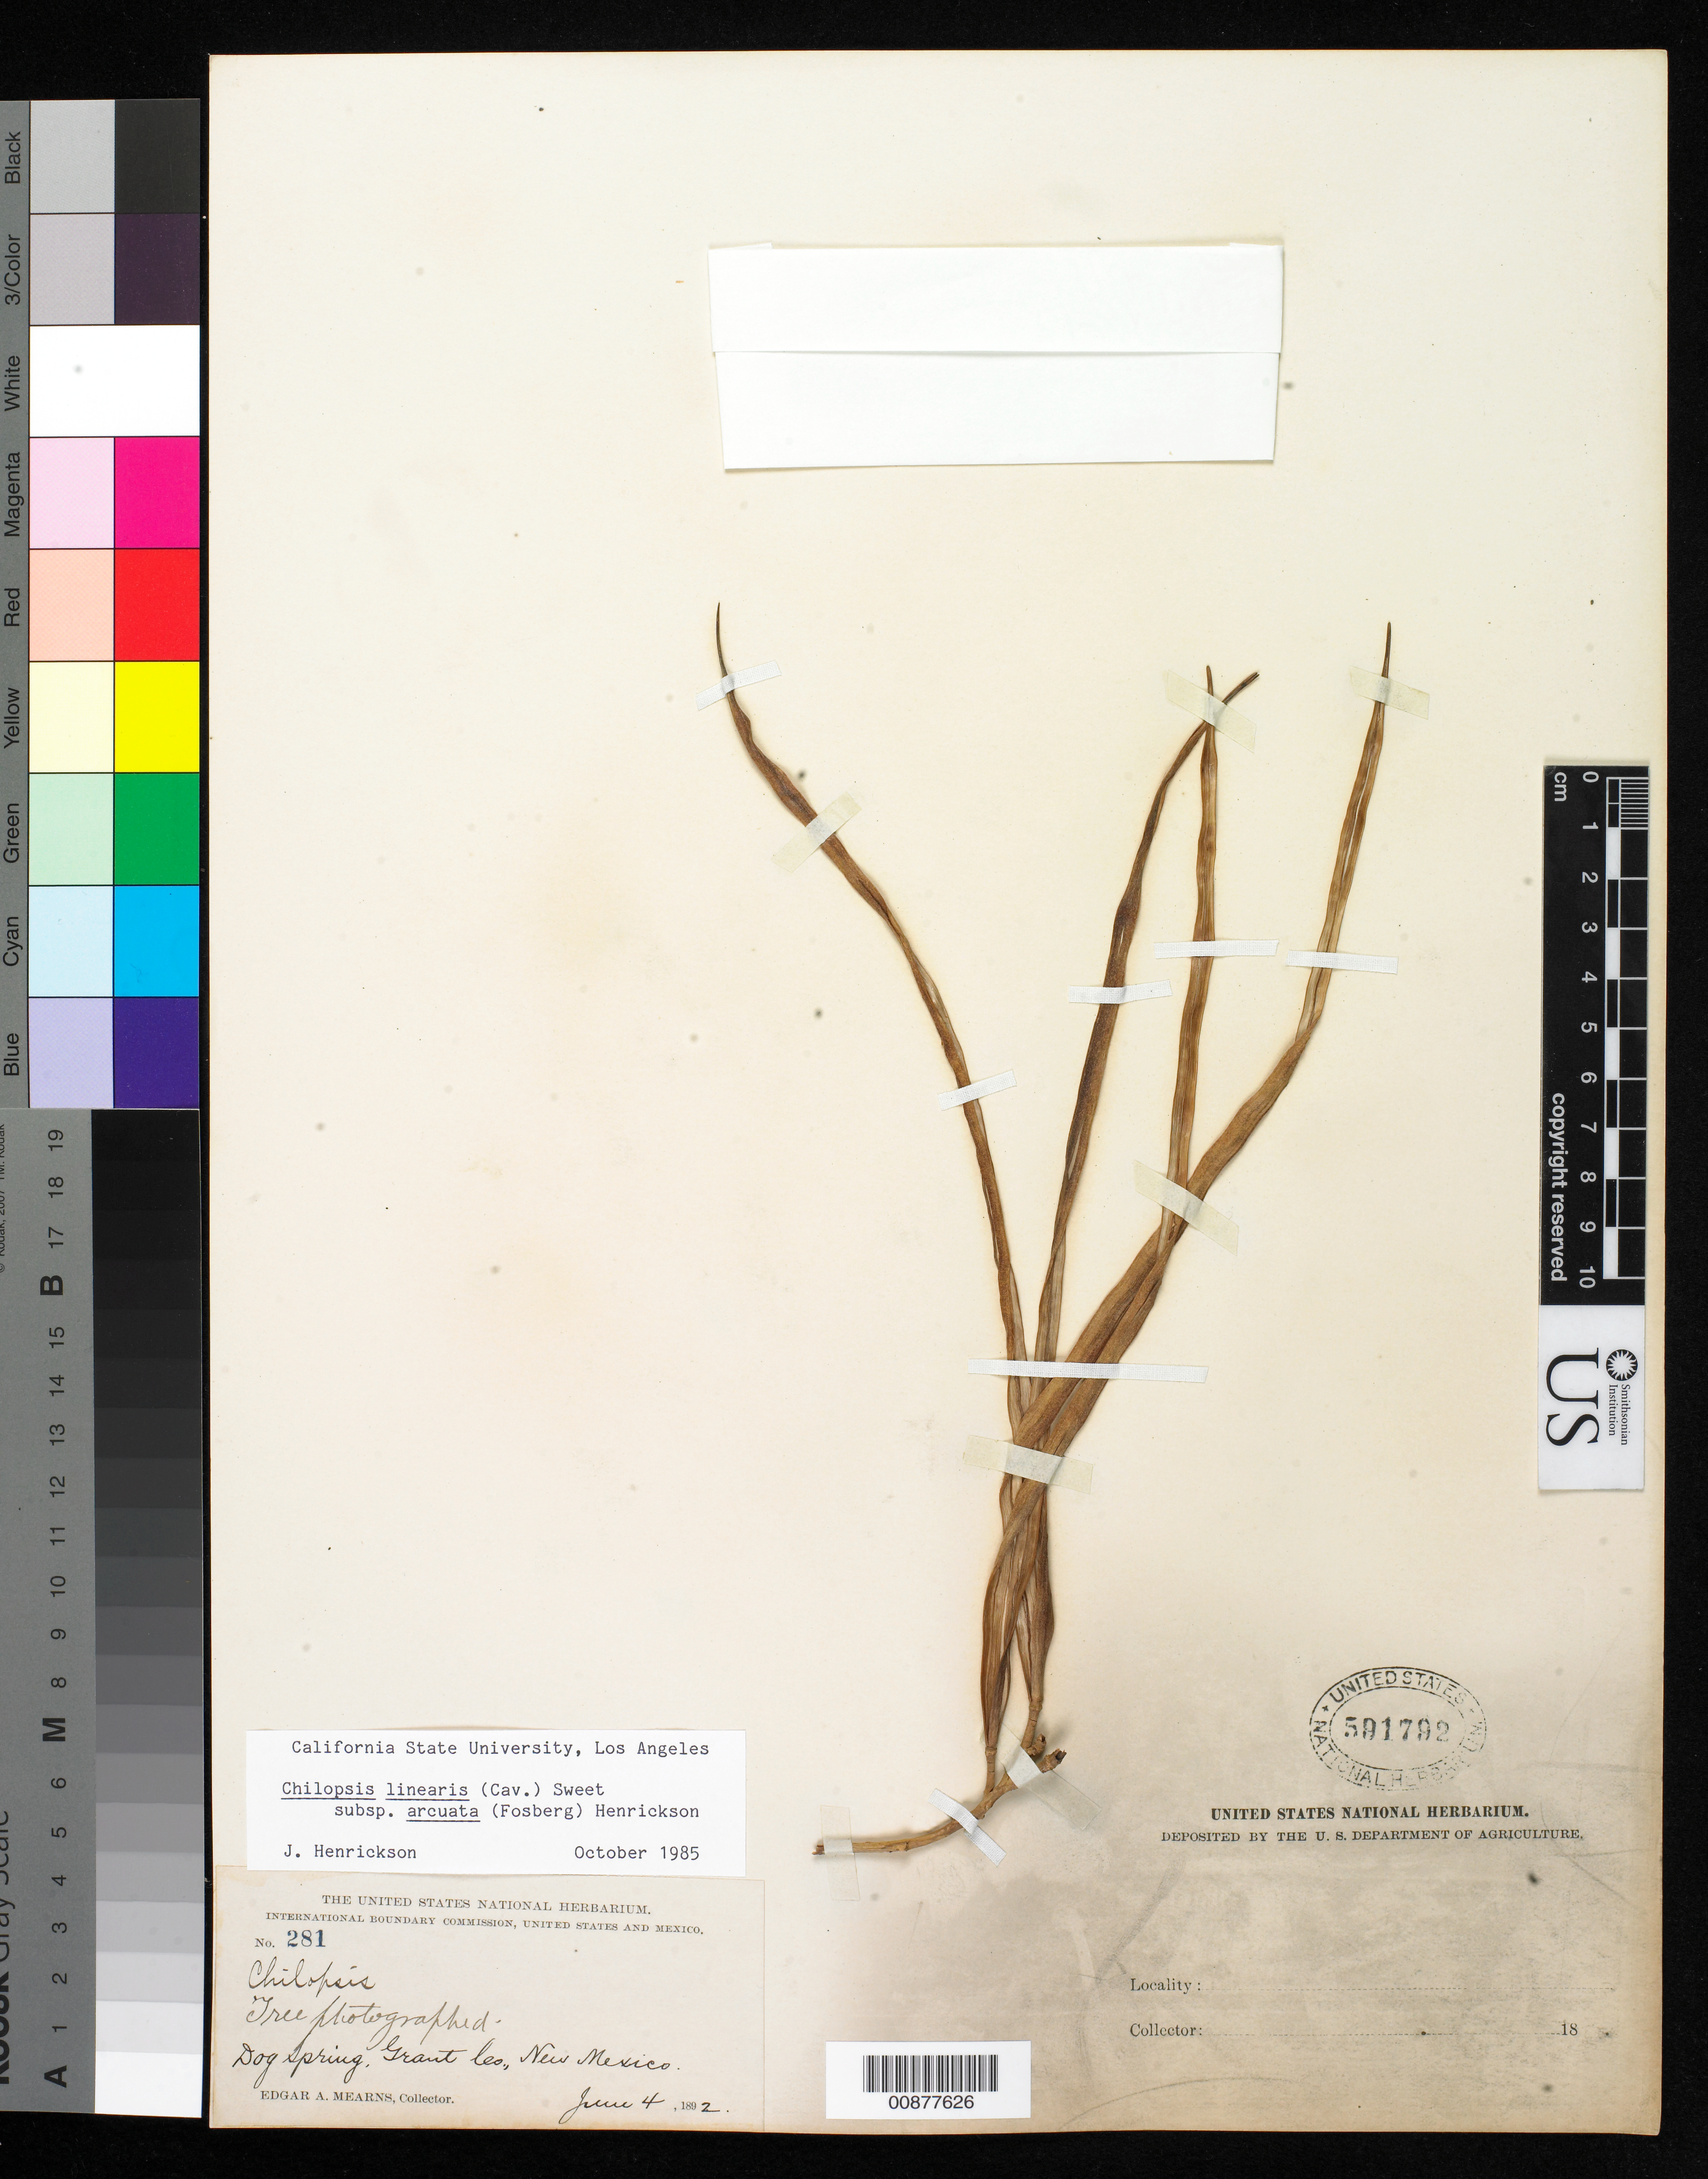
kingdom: Plantae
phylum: Tracheophyta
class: Magnoliopsida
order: Lamiales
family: Bignoniaceae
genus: Chilopsis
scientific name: Chilopsis linearis subsp. arcuata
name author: (Fosberg) Henrickson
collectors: E. A. Mearns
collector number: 281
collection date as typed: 04 Jun 1892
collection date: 1892-06-04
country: United States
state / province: New Mexico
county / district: Grant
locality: Dog Spring, Grant County, New Mexico.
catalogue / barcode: US 591792